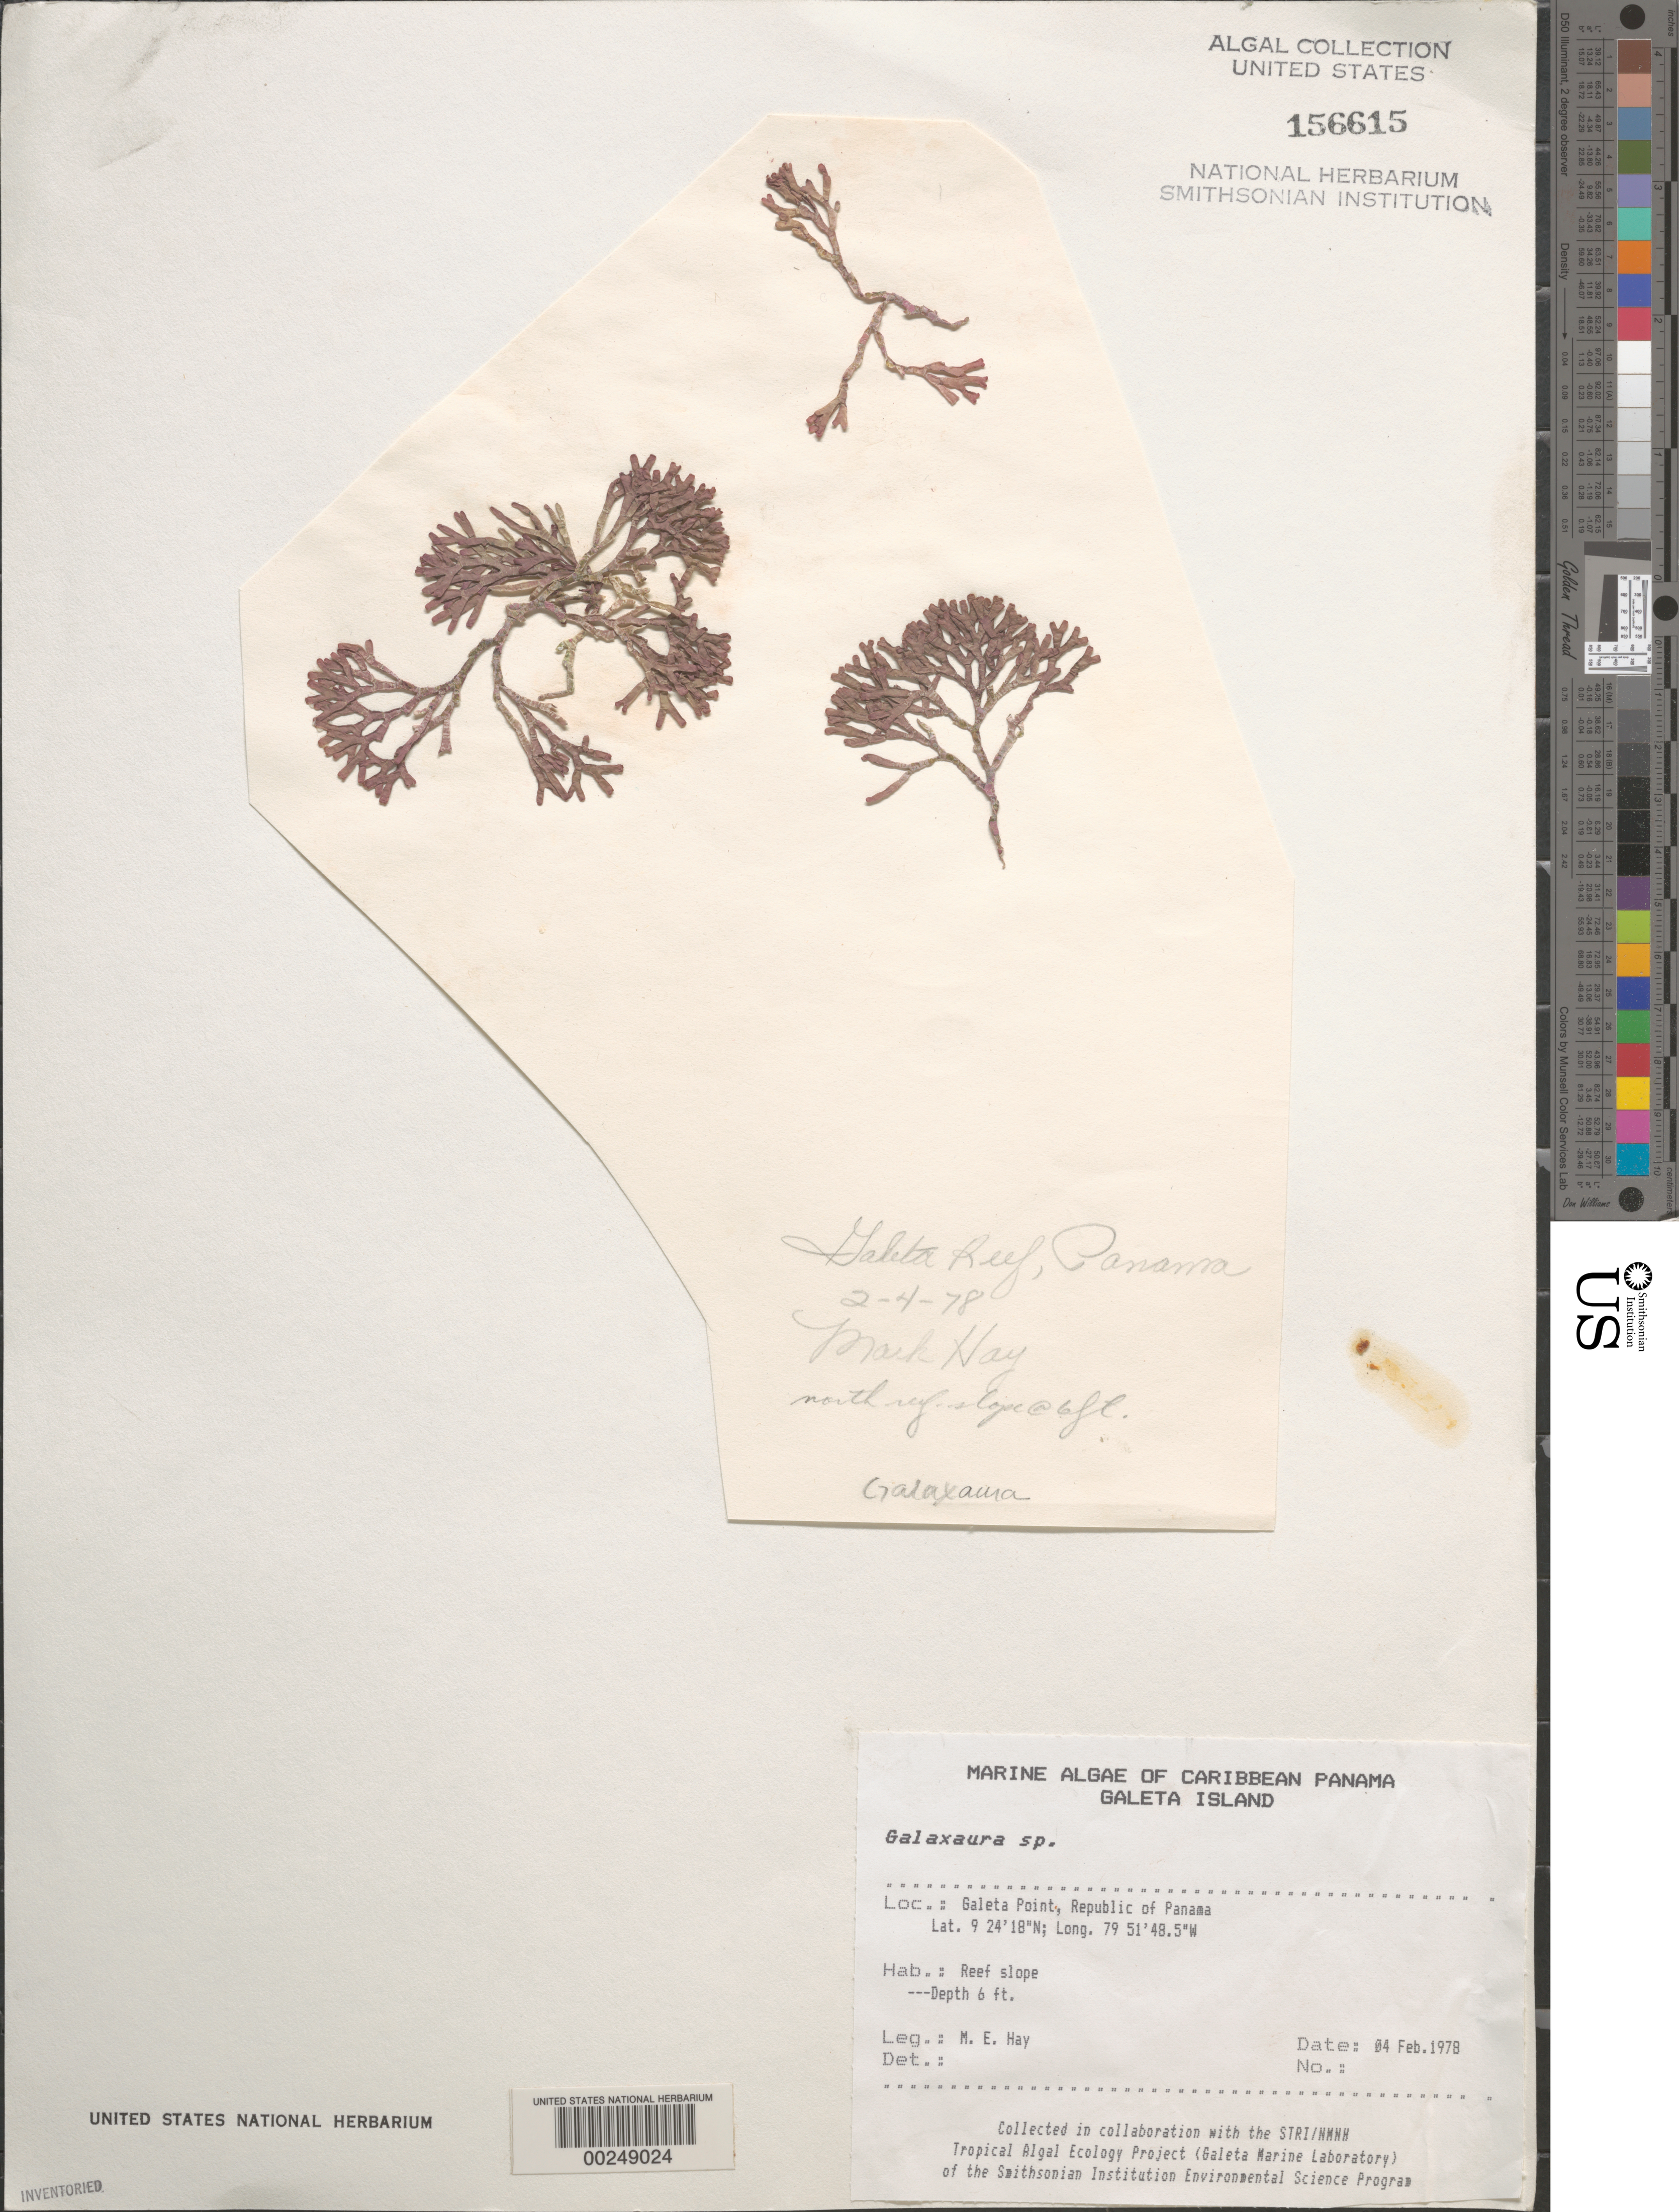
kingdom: Plantae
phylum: Rhodophyta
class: Florideophyceae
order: Nemaliales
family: Galaxauraceae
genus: Galaxaura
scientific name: Galaxaura sp.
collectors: M. E. Hay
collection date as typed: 04 Feb 1978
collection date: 1978-02-04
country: Panama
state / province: Colón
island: Galeta Island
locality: Galeta Point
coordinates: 9 24' 18" N, 79 51' 48.5" W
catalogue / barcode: US 156615